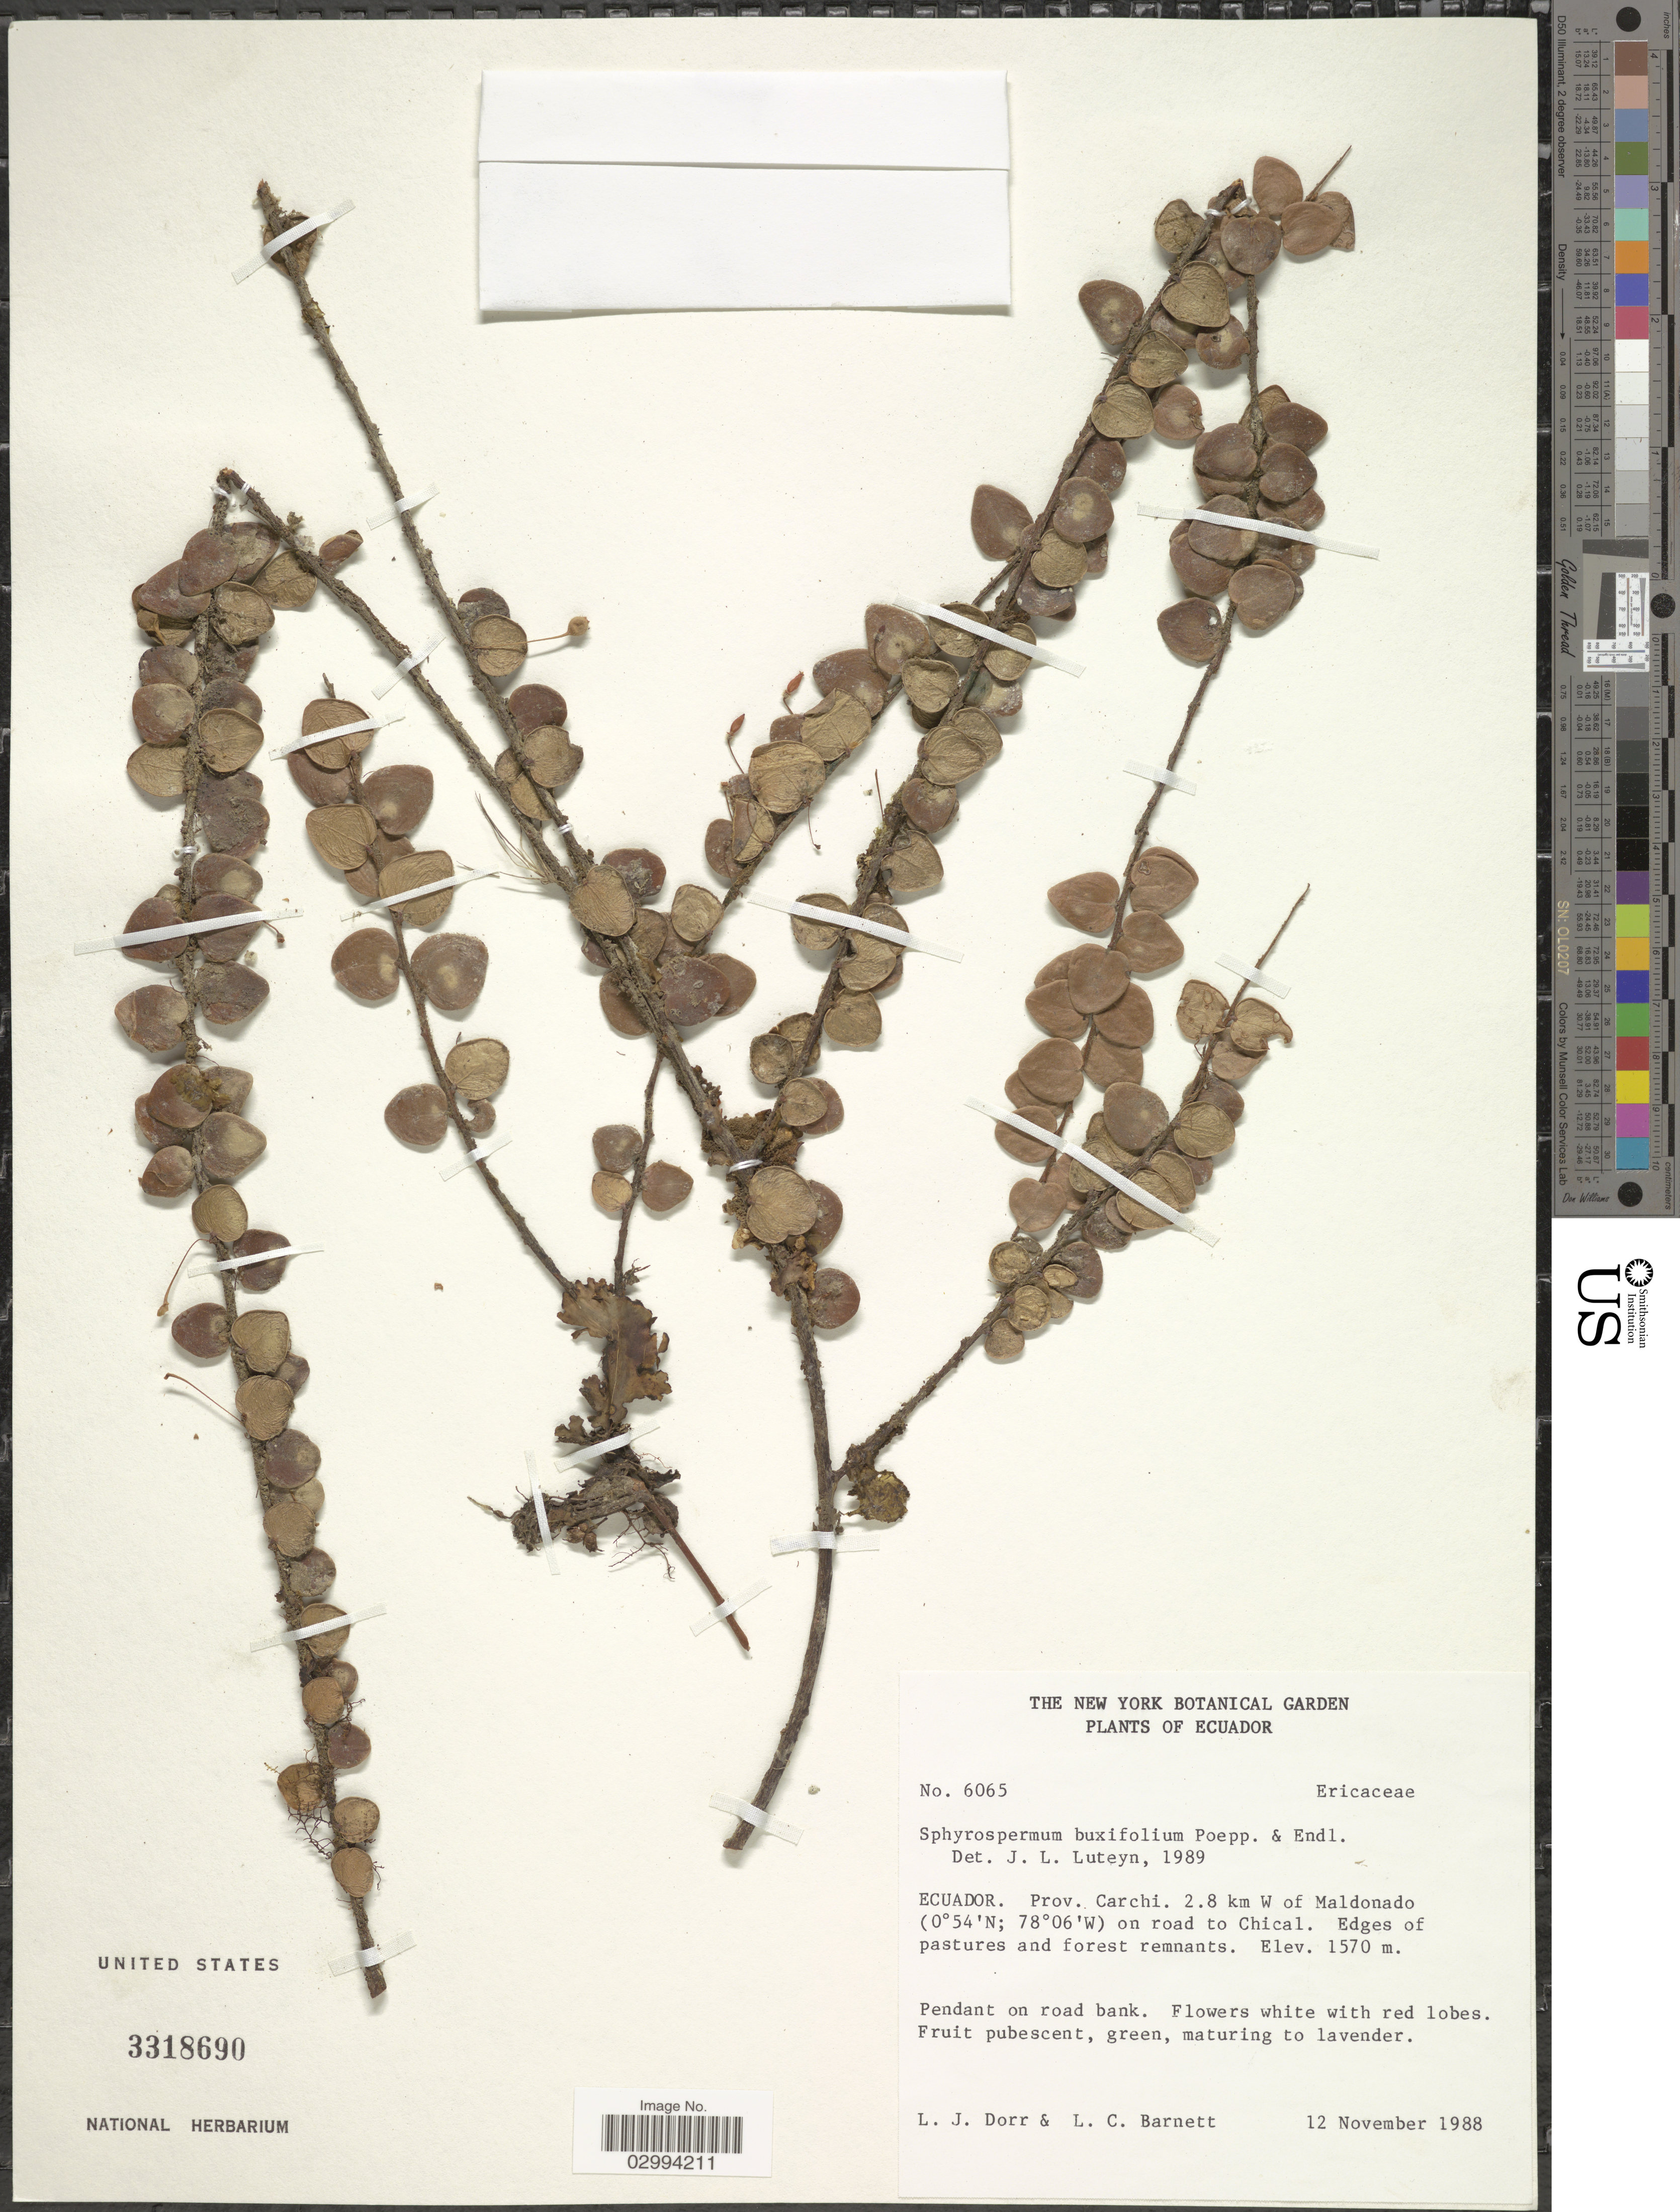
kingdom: Plantae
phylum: Tracheophyta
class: Magnoliopsida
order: Ericales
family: Ericaceae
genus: Sphyrospermum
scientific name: Sphyrospermum buxifolium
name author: Poepp. & Endl.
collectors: L. J. Dorr & L. C. Barnett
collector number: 6065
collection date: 1988-11-12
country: Ecuador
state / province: Carchi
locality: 2.8 km W of Maldonado on road to Chical.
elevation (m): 1570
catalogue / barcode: US 3318690